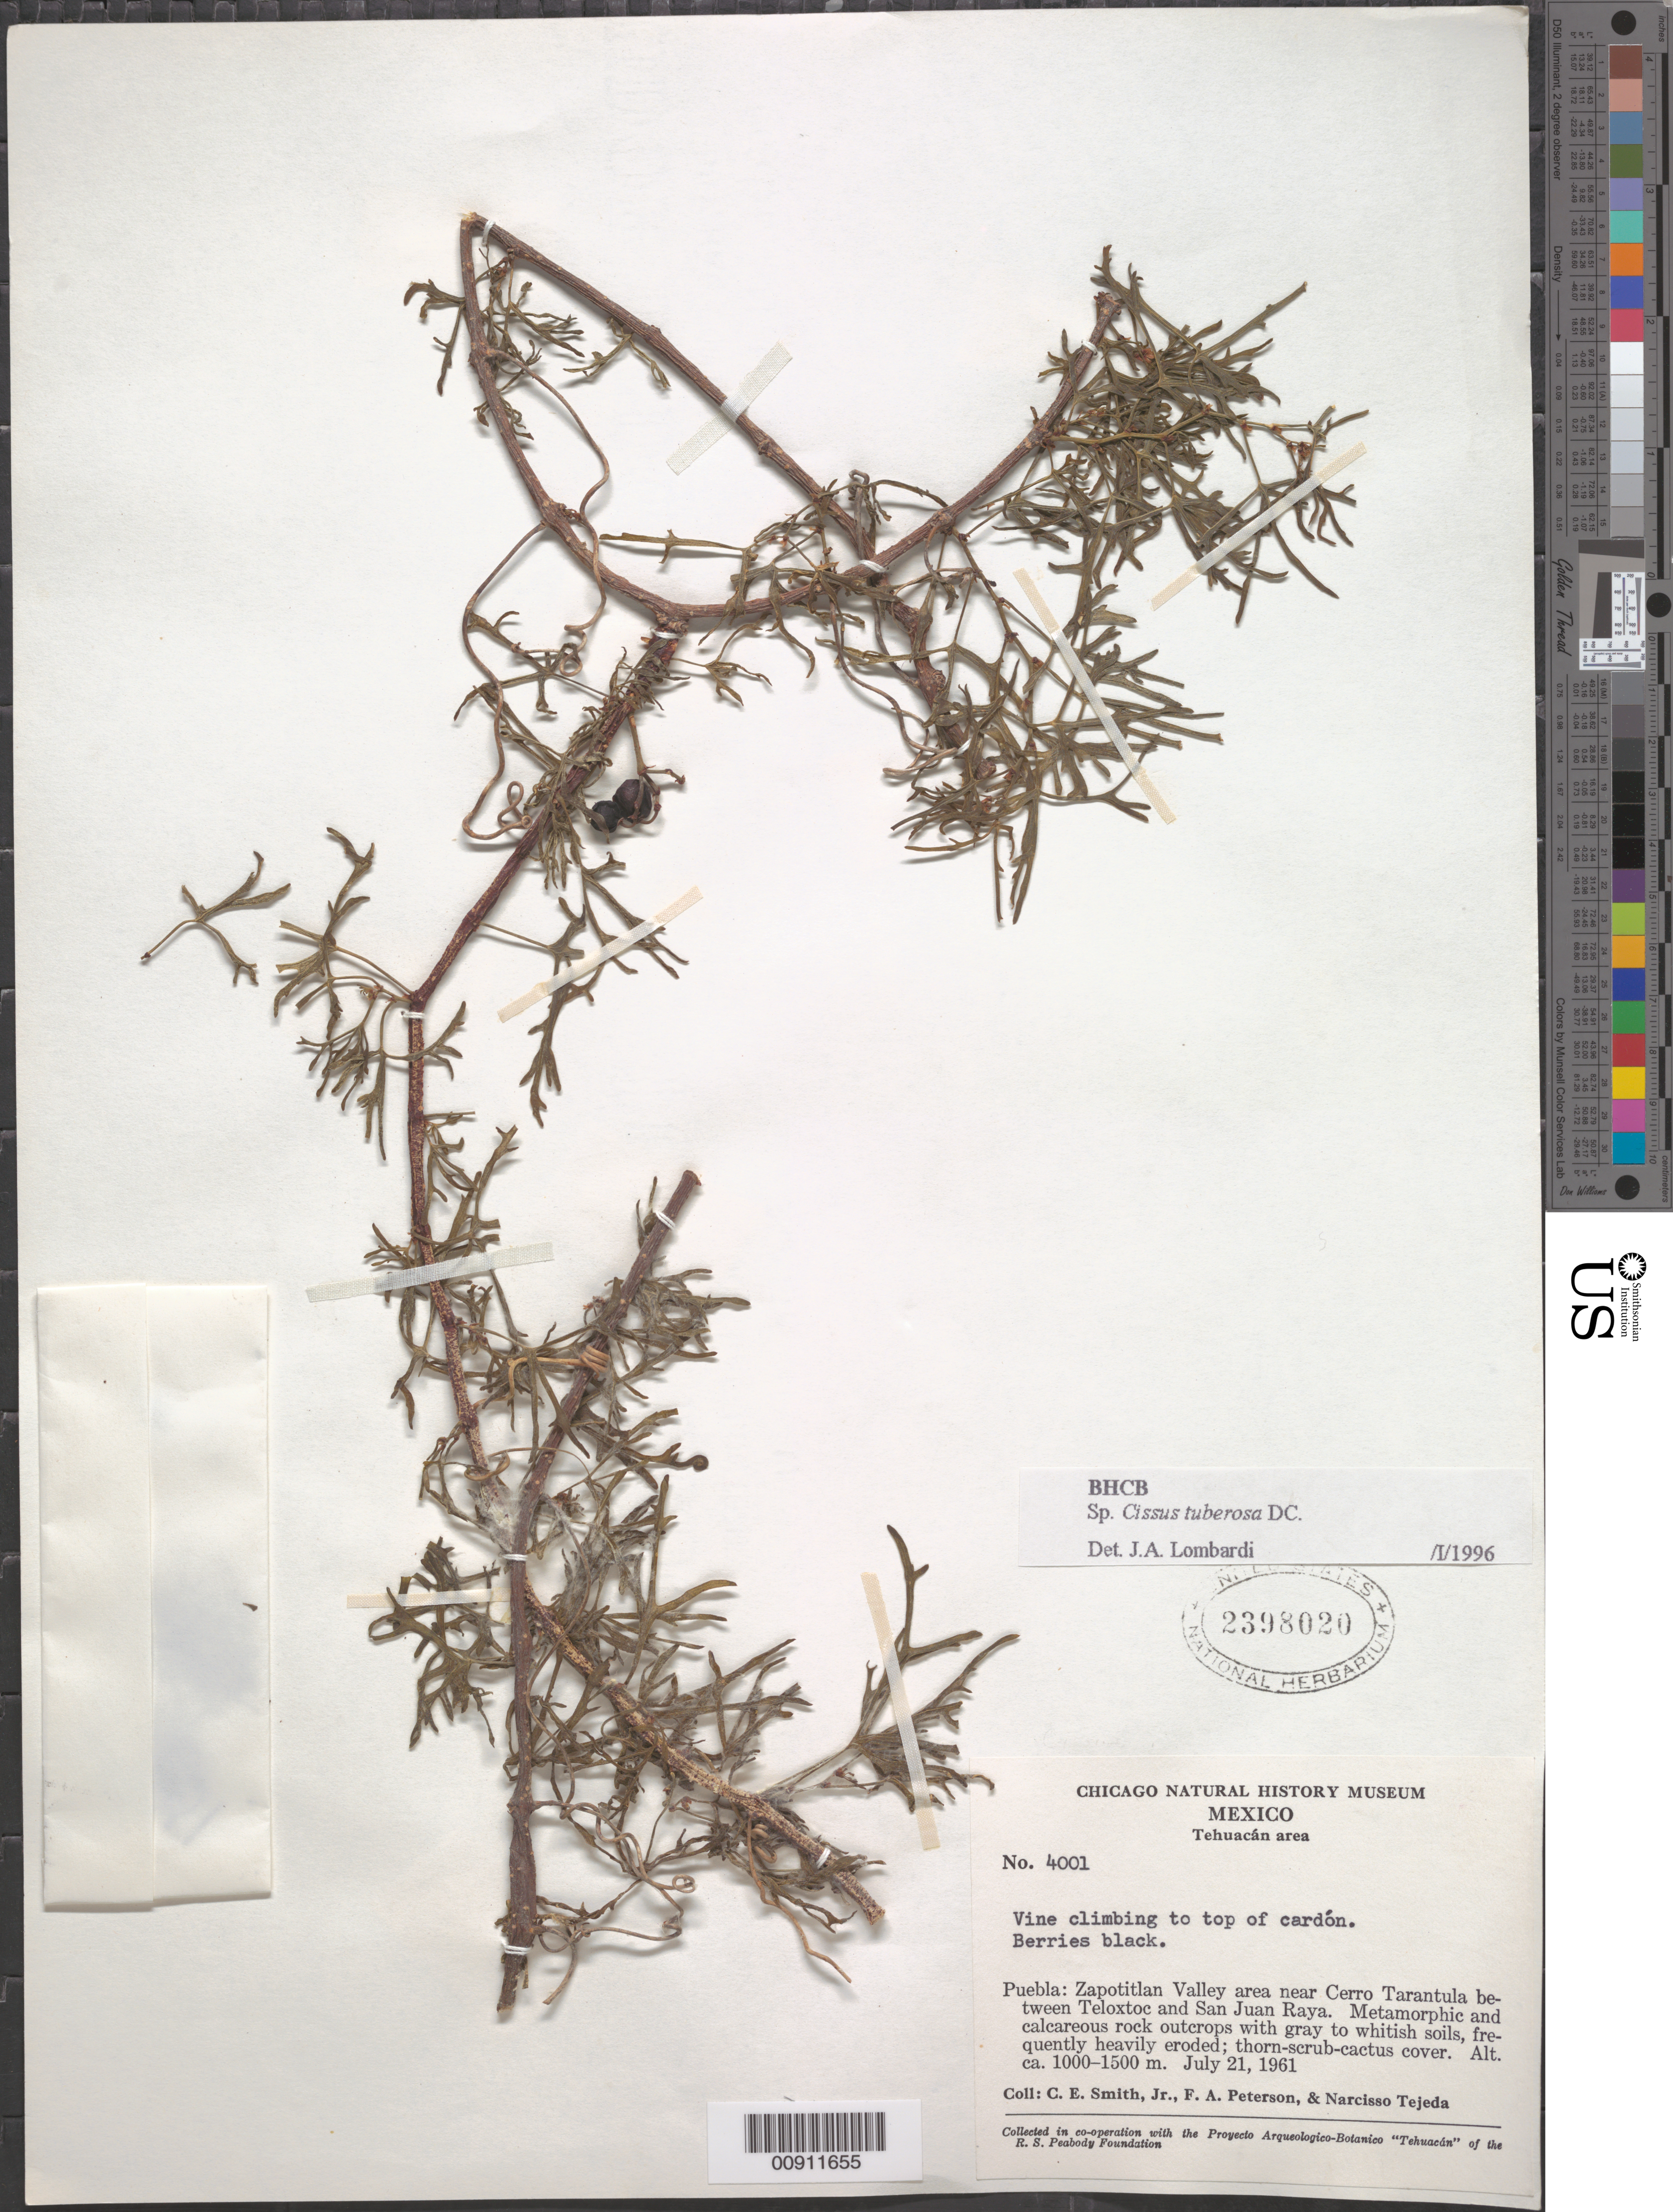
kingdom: Plantae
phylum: Tracheophyta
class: Magnoliopsida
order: Vitales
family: Vitaceae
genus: Cissus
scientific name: Cissus tuberosa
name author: Moc. & Sessé ex DC.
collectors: C. E. Smith Jr., F. A. Peterson & N. Tejeda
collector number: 4001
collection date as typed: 21 Jul 1961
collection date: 1961-07-21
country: Mexico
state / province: Puebla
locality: Puebla: Zapotitlan Valley area near Cerro Tarantula between Teloxtoc and San Juan Raya.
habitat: Metamorphic and calcareous rock outcrops with gray to whitish soils, frequently heavily eroded; thorn-scrub-cactus cover.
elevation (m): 1500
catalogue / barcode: US 2398020